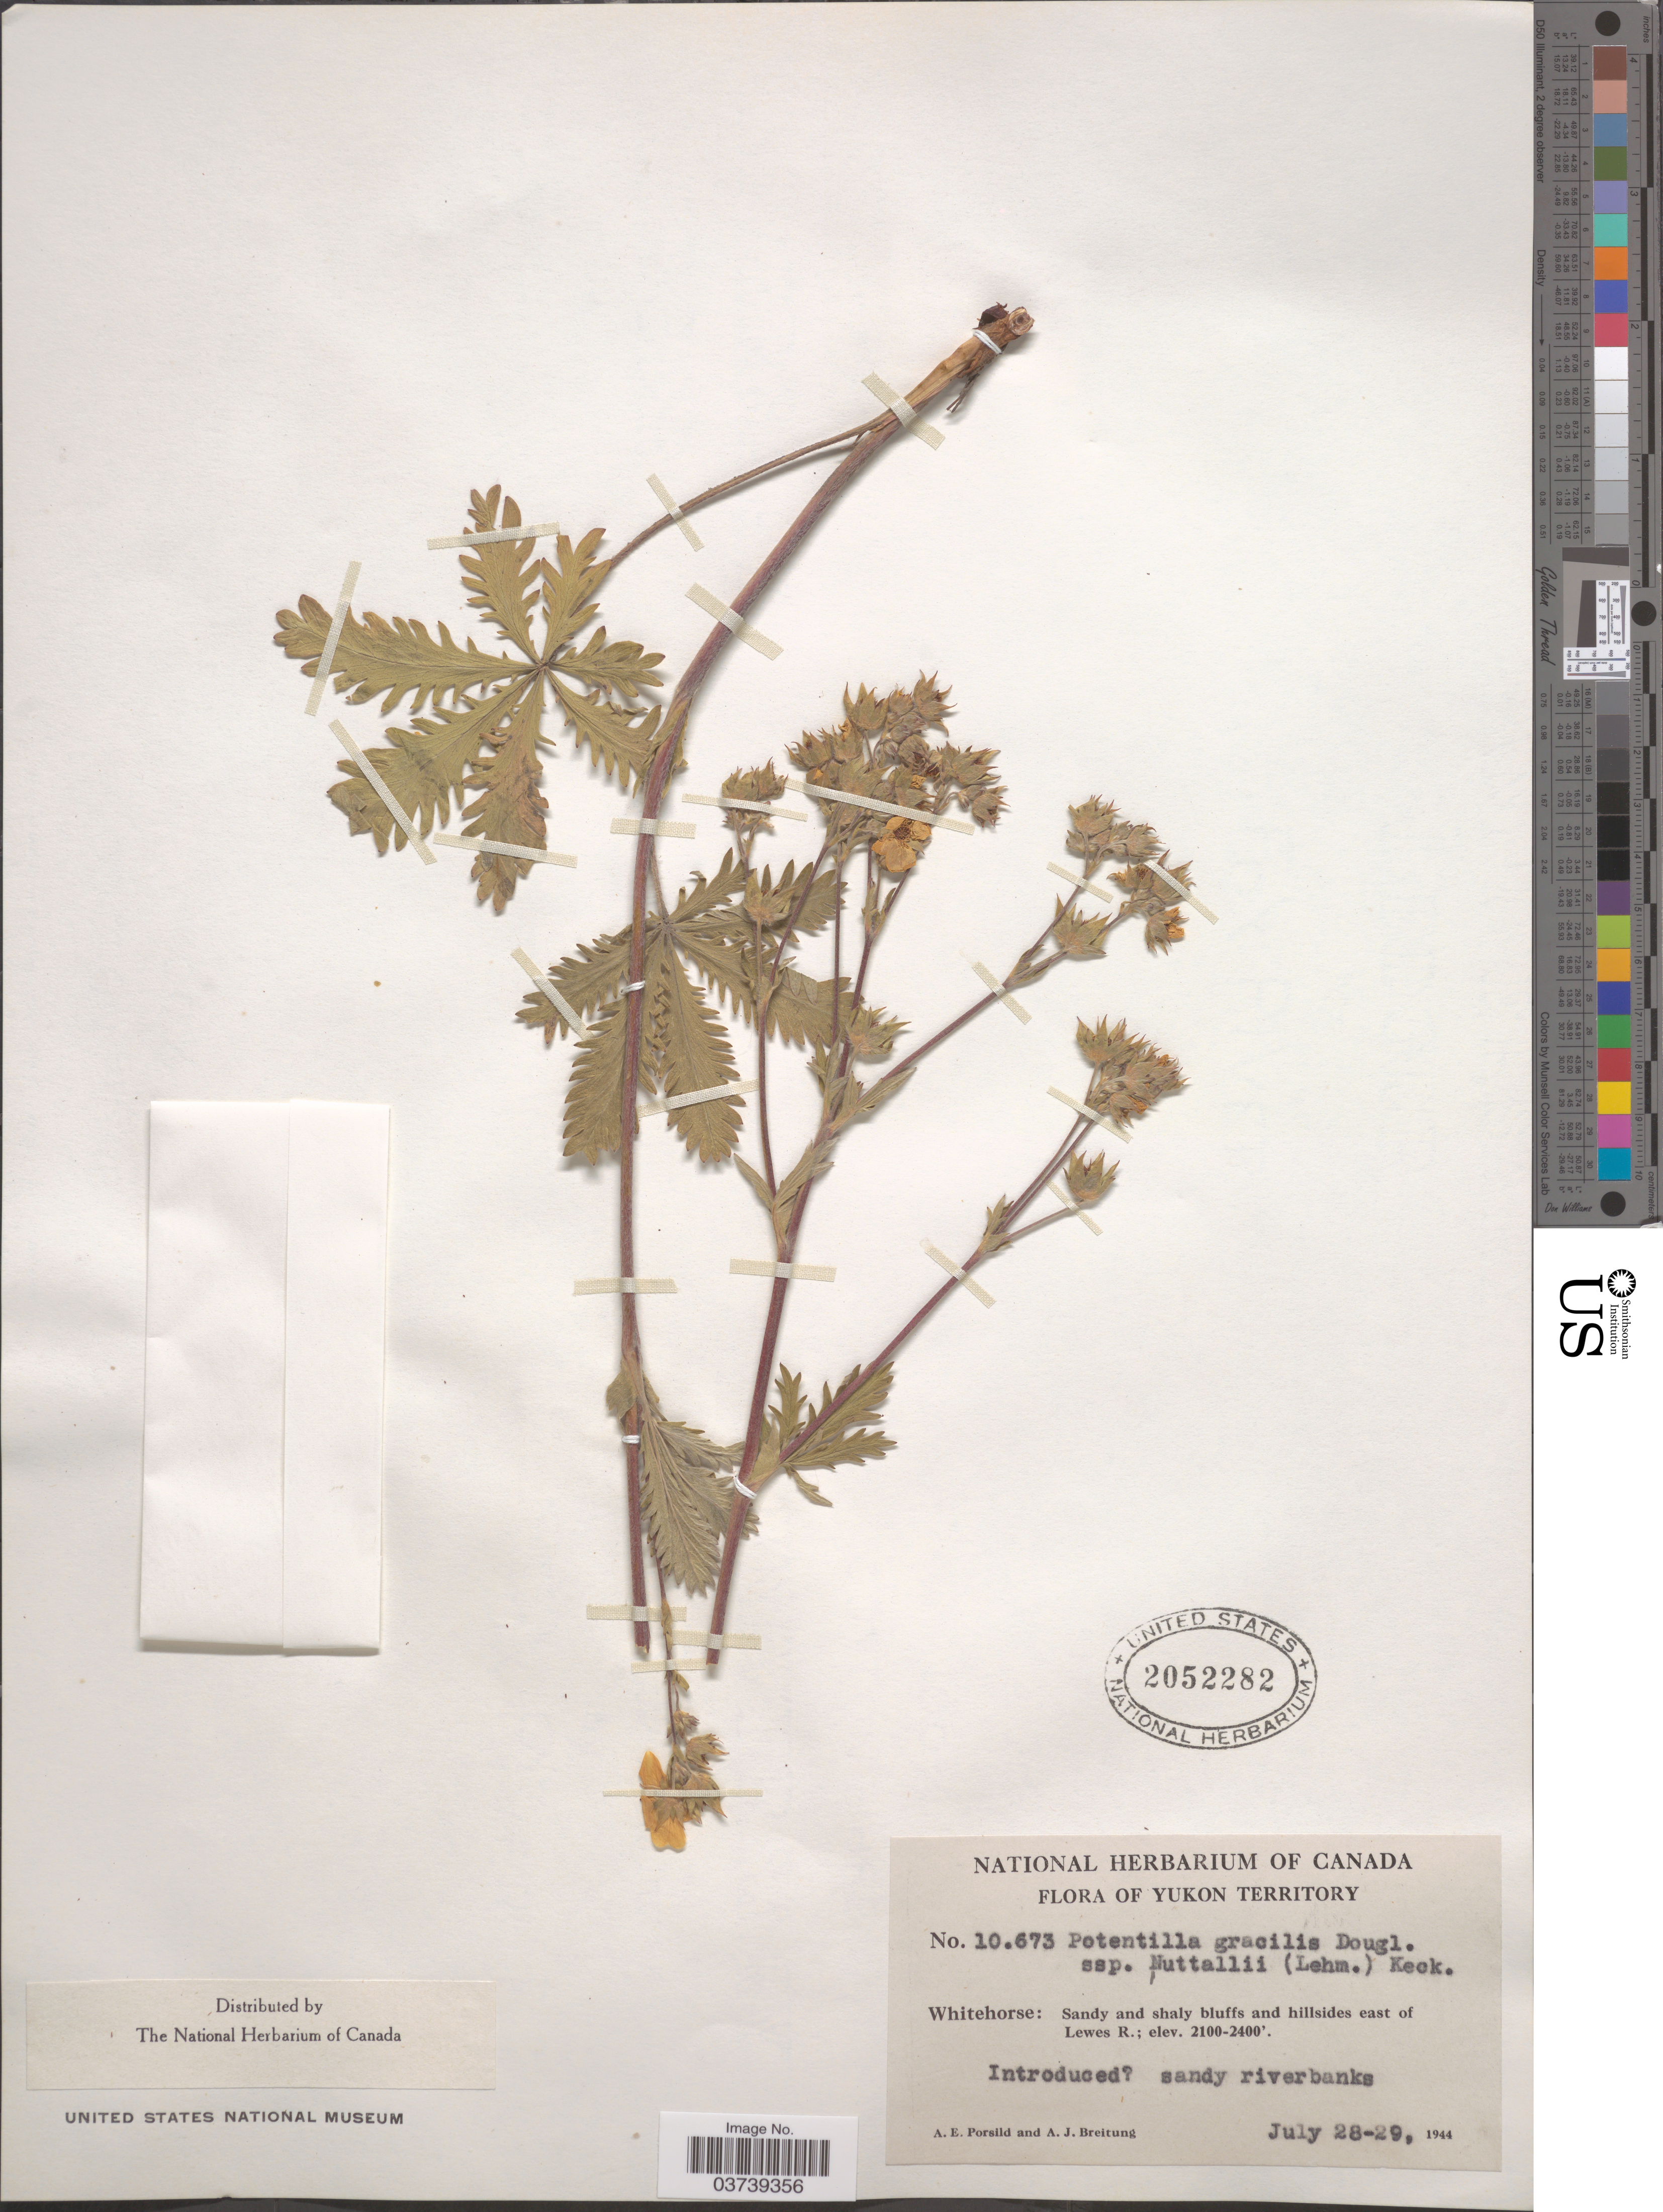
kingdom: Plantae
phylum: Tracheophyta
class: Magnoliopsida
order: Rosales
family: Rosaceae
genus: Potentilla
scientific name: Potentilla gracilis var. fastigiata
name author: (Nutt.) S. Watson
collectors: A. E. Porsild & A. Breitung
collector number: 10673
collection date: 1944-07-28/1944-07-29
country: Canada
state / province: Yukon Territory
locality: Whitehorse: Sandy and shaly bluffs and hillsides east of Lewes R.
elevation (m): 640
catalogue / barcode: US 2052282